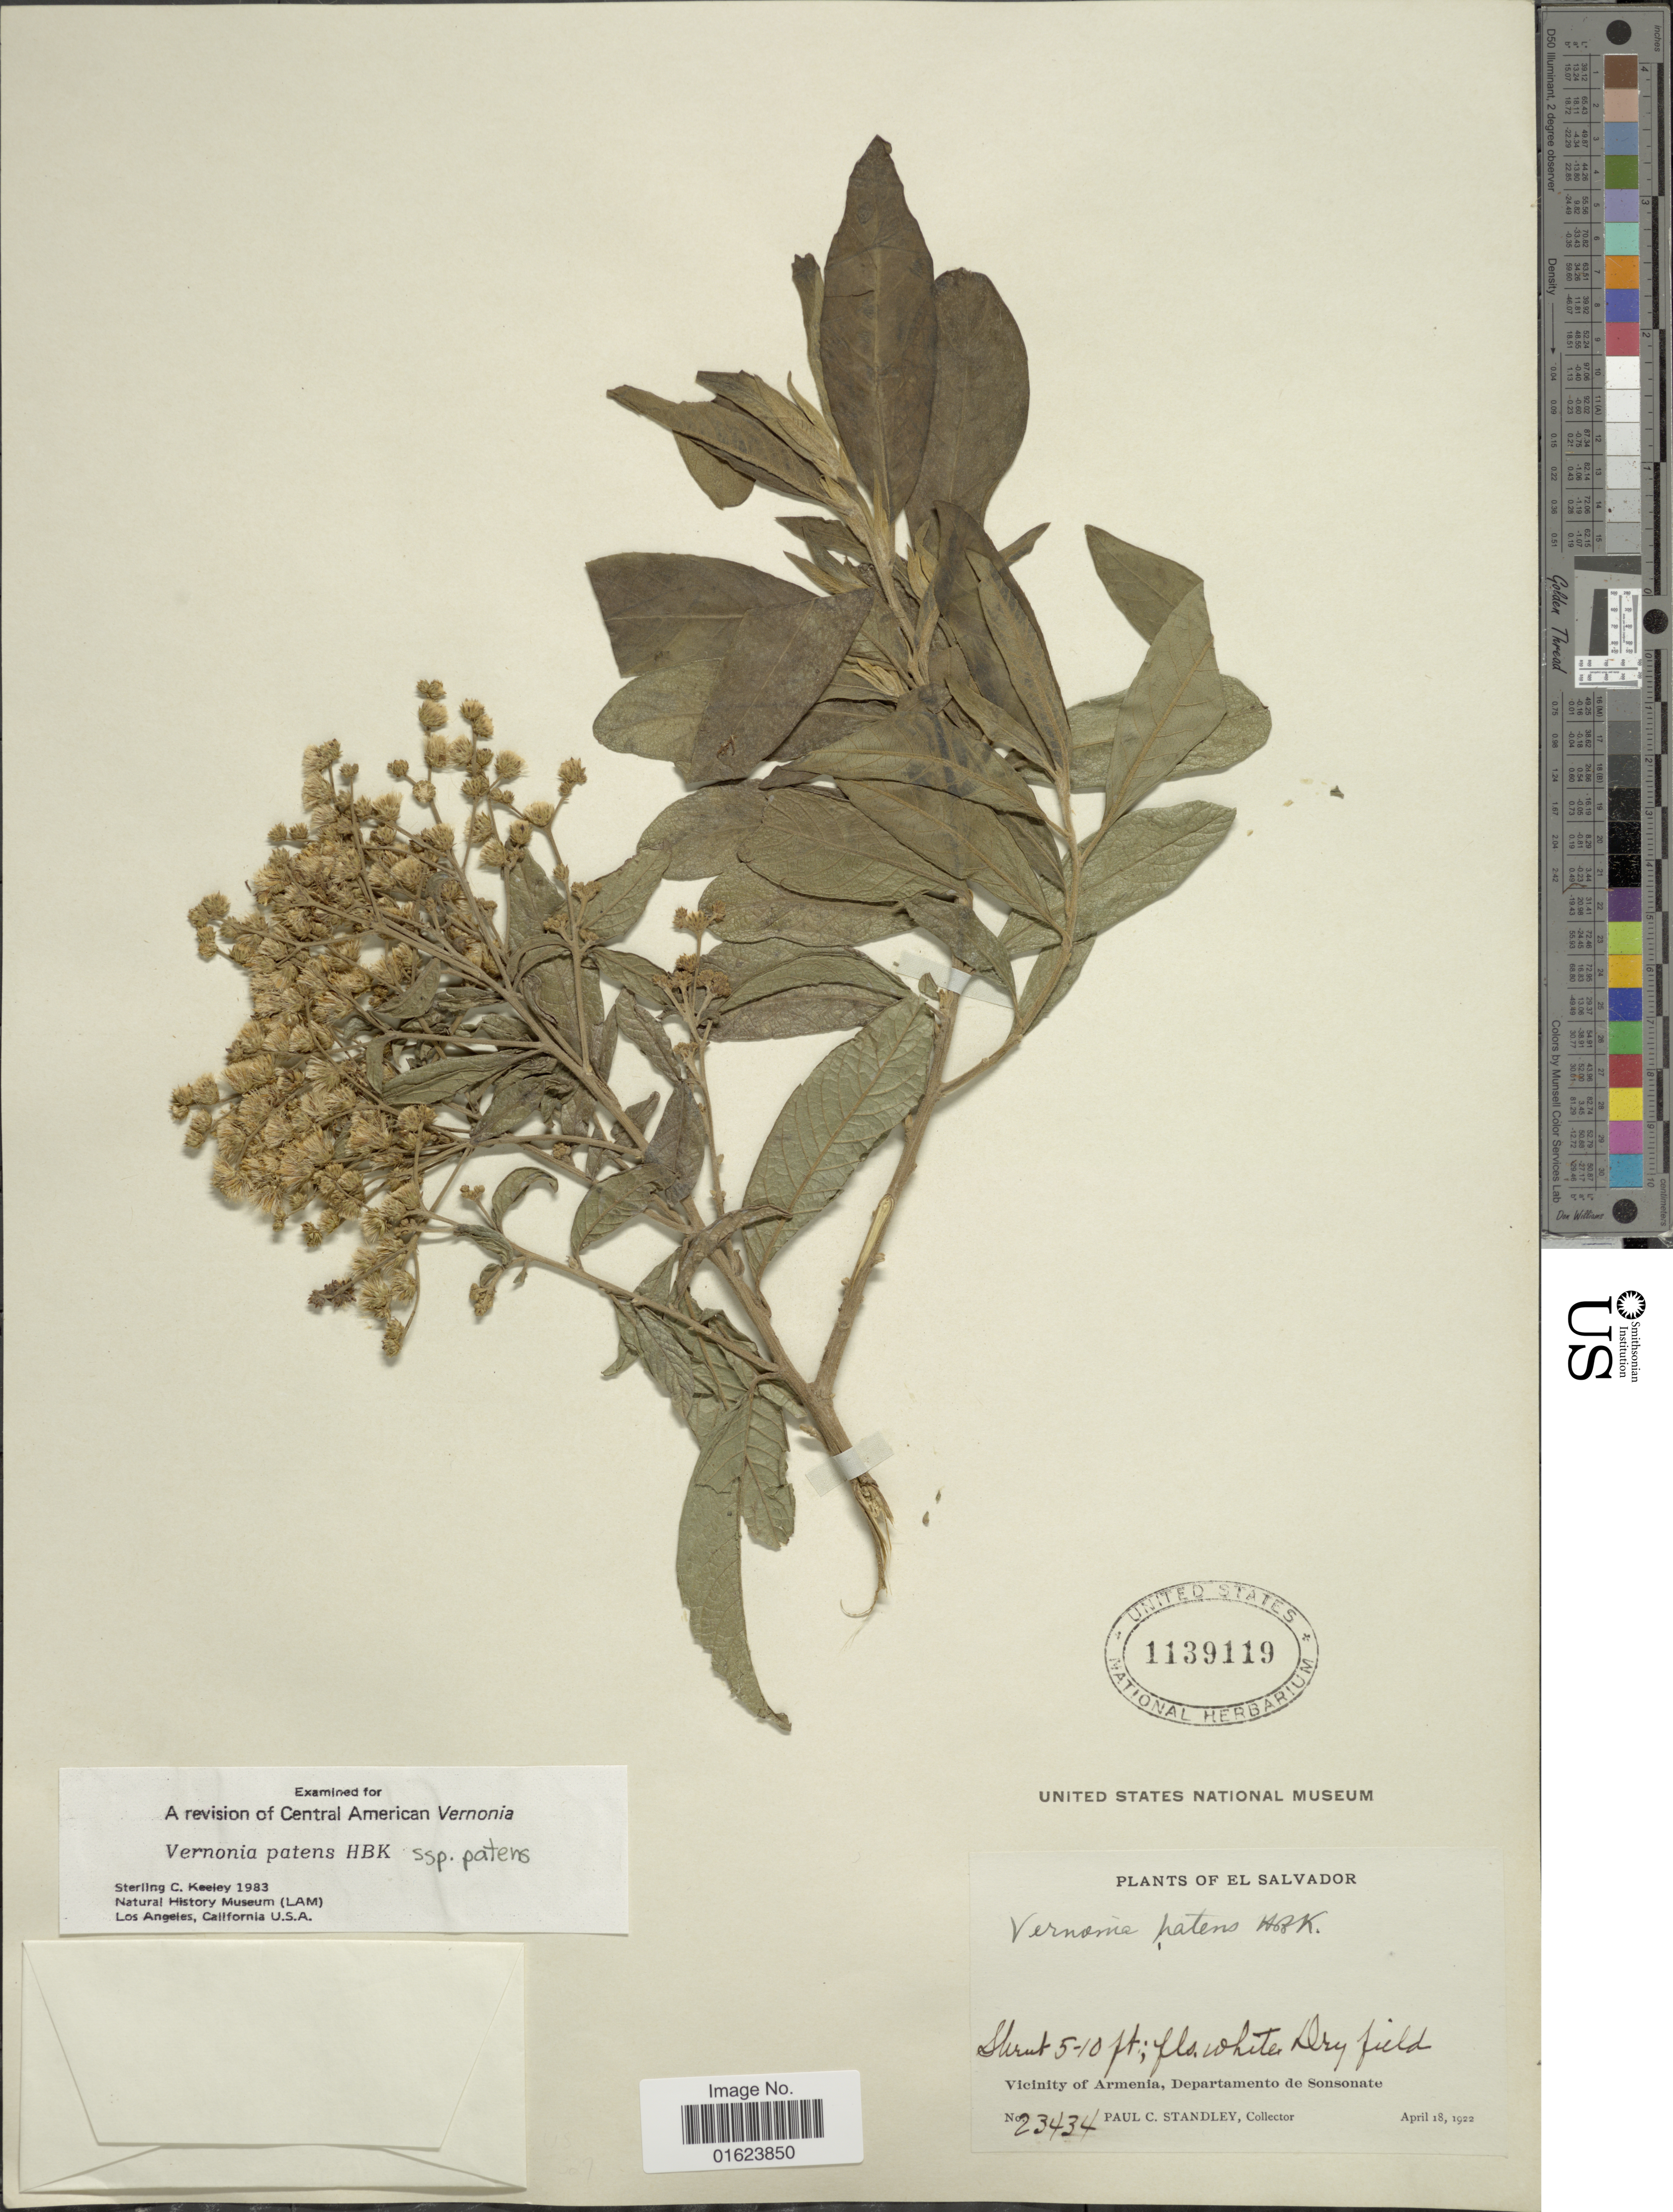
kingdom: Plantae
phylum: Tracheophyta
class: Magnoliopsida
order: Asterales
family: Asteraceae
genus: Vernonanthura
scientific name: Vernonanthura patens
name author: (Kunth) H. Rob.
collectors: P. C. Standley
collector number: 23434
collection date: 1922-04-18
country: El Salvador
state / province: Sonsonate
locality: Vicinity of Armenia, Departamento de Sonsonate.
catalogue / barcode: US 1139119